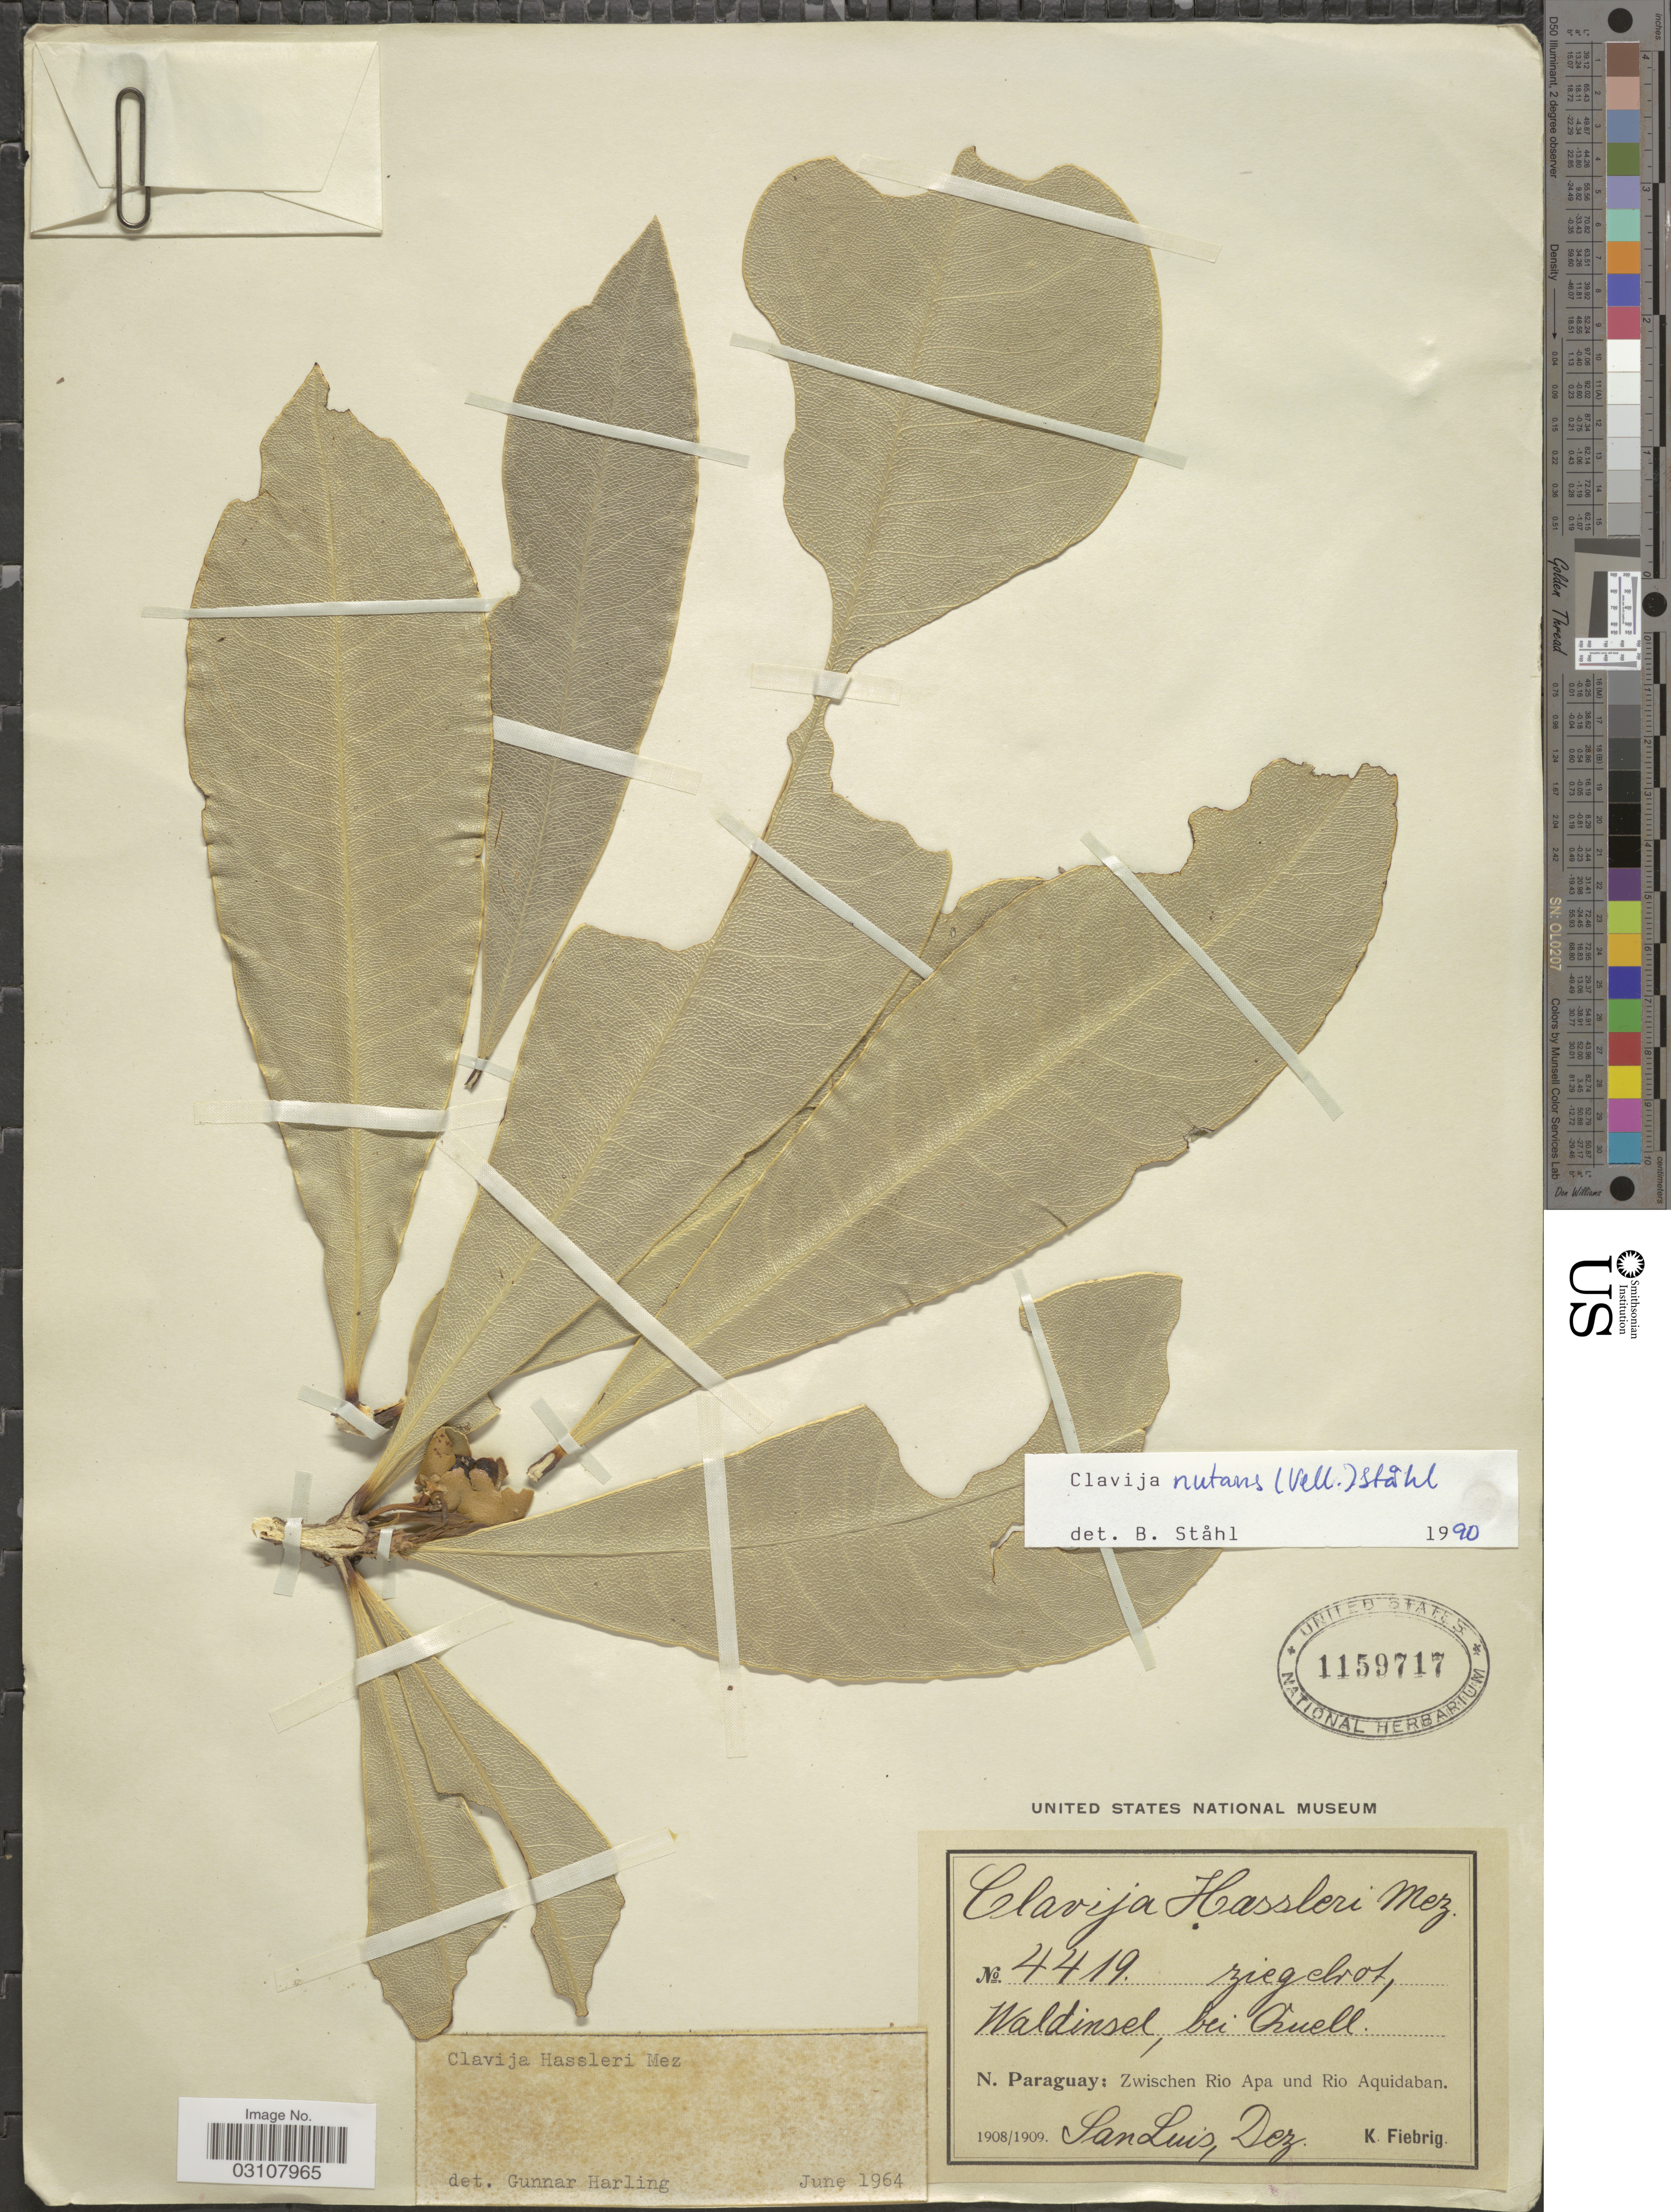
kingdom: Plantae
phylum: Tracheophyta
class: Magnoliopsida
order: Ericales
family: Primulaceae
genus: Clavija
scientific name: Clavija nutans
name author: (Vell.) B. Ståhl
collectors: K. Fiebrig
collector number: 4419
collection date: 1908/1909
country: Paraguay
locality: N. Paraguay: Zwischen Rio Apa und Rio Aquidaban. San Luis, Dez. Ziegelrot, Waldinsel, bei Chuell.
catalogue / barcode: US 1159717